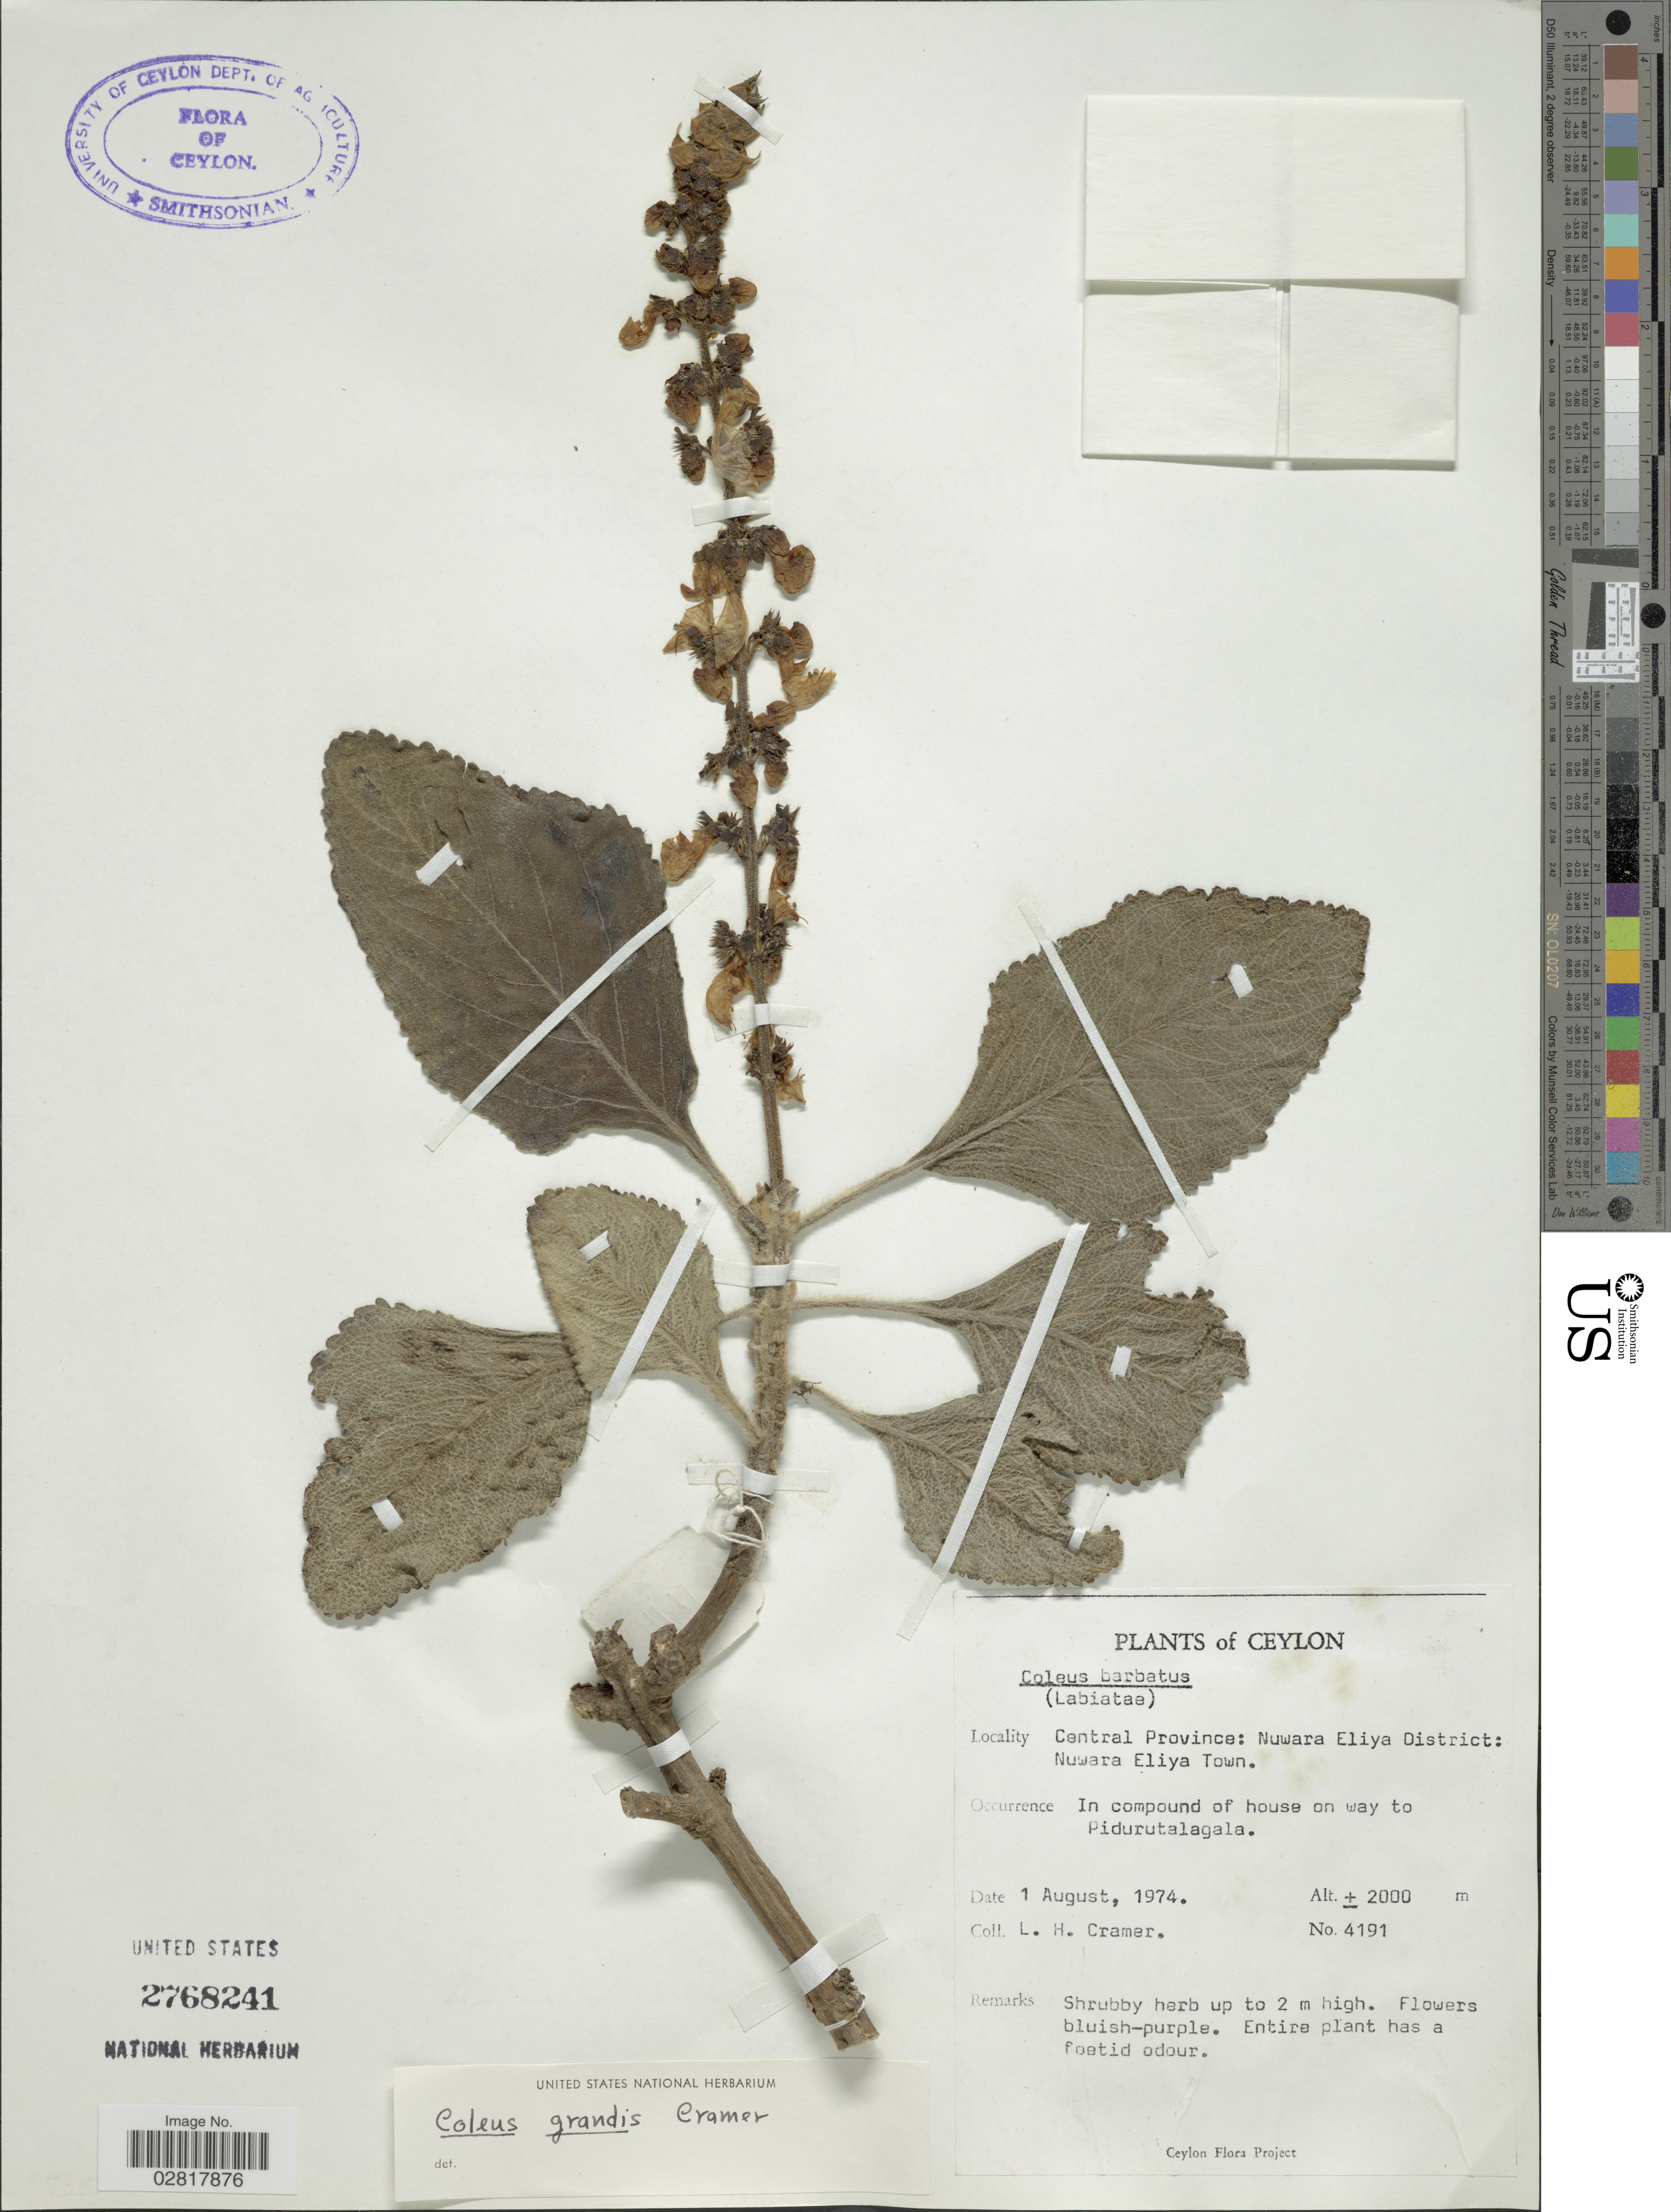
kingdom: Plantae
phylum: Tracheophyta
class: Magnoliopsida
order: Lamiales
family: Lamiaceae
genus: Plectranthus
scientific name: Plectranthus barbatus var. grandis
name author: (L.H. Cramer) Lukhoba & A.J. Paton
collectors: L. H. Cramer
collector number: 4191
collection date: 1974-08-01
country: Sri Lanka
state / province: Central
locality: Ceylon. Nuwara Eliya District: Nuwara Eliya Town. In compound of house on way to Pidurutalagala.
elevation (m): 2000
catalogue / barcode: US 2768241